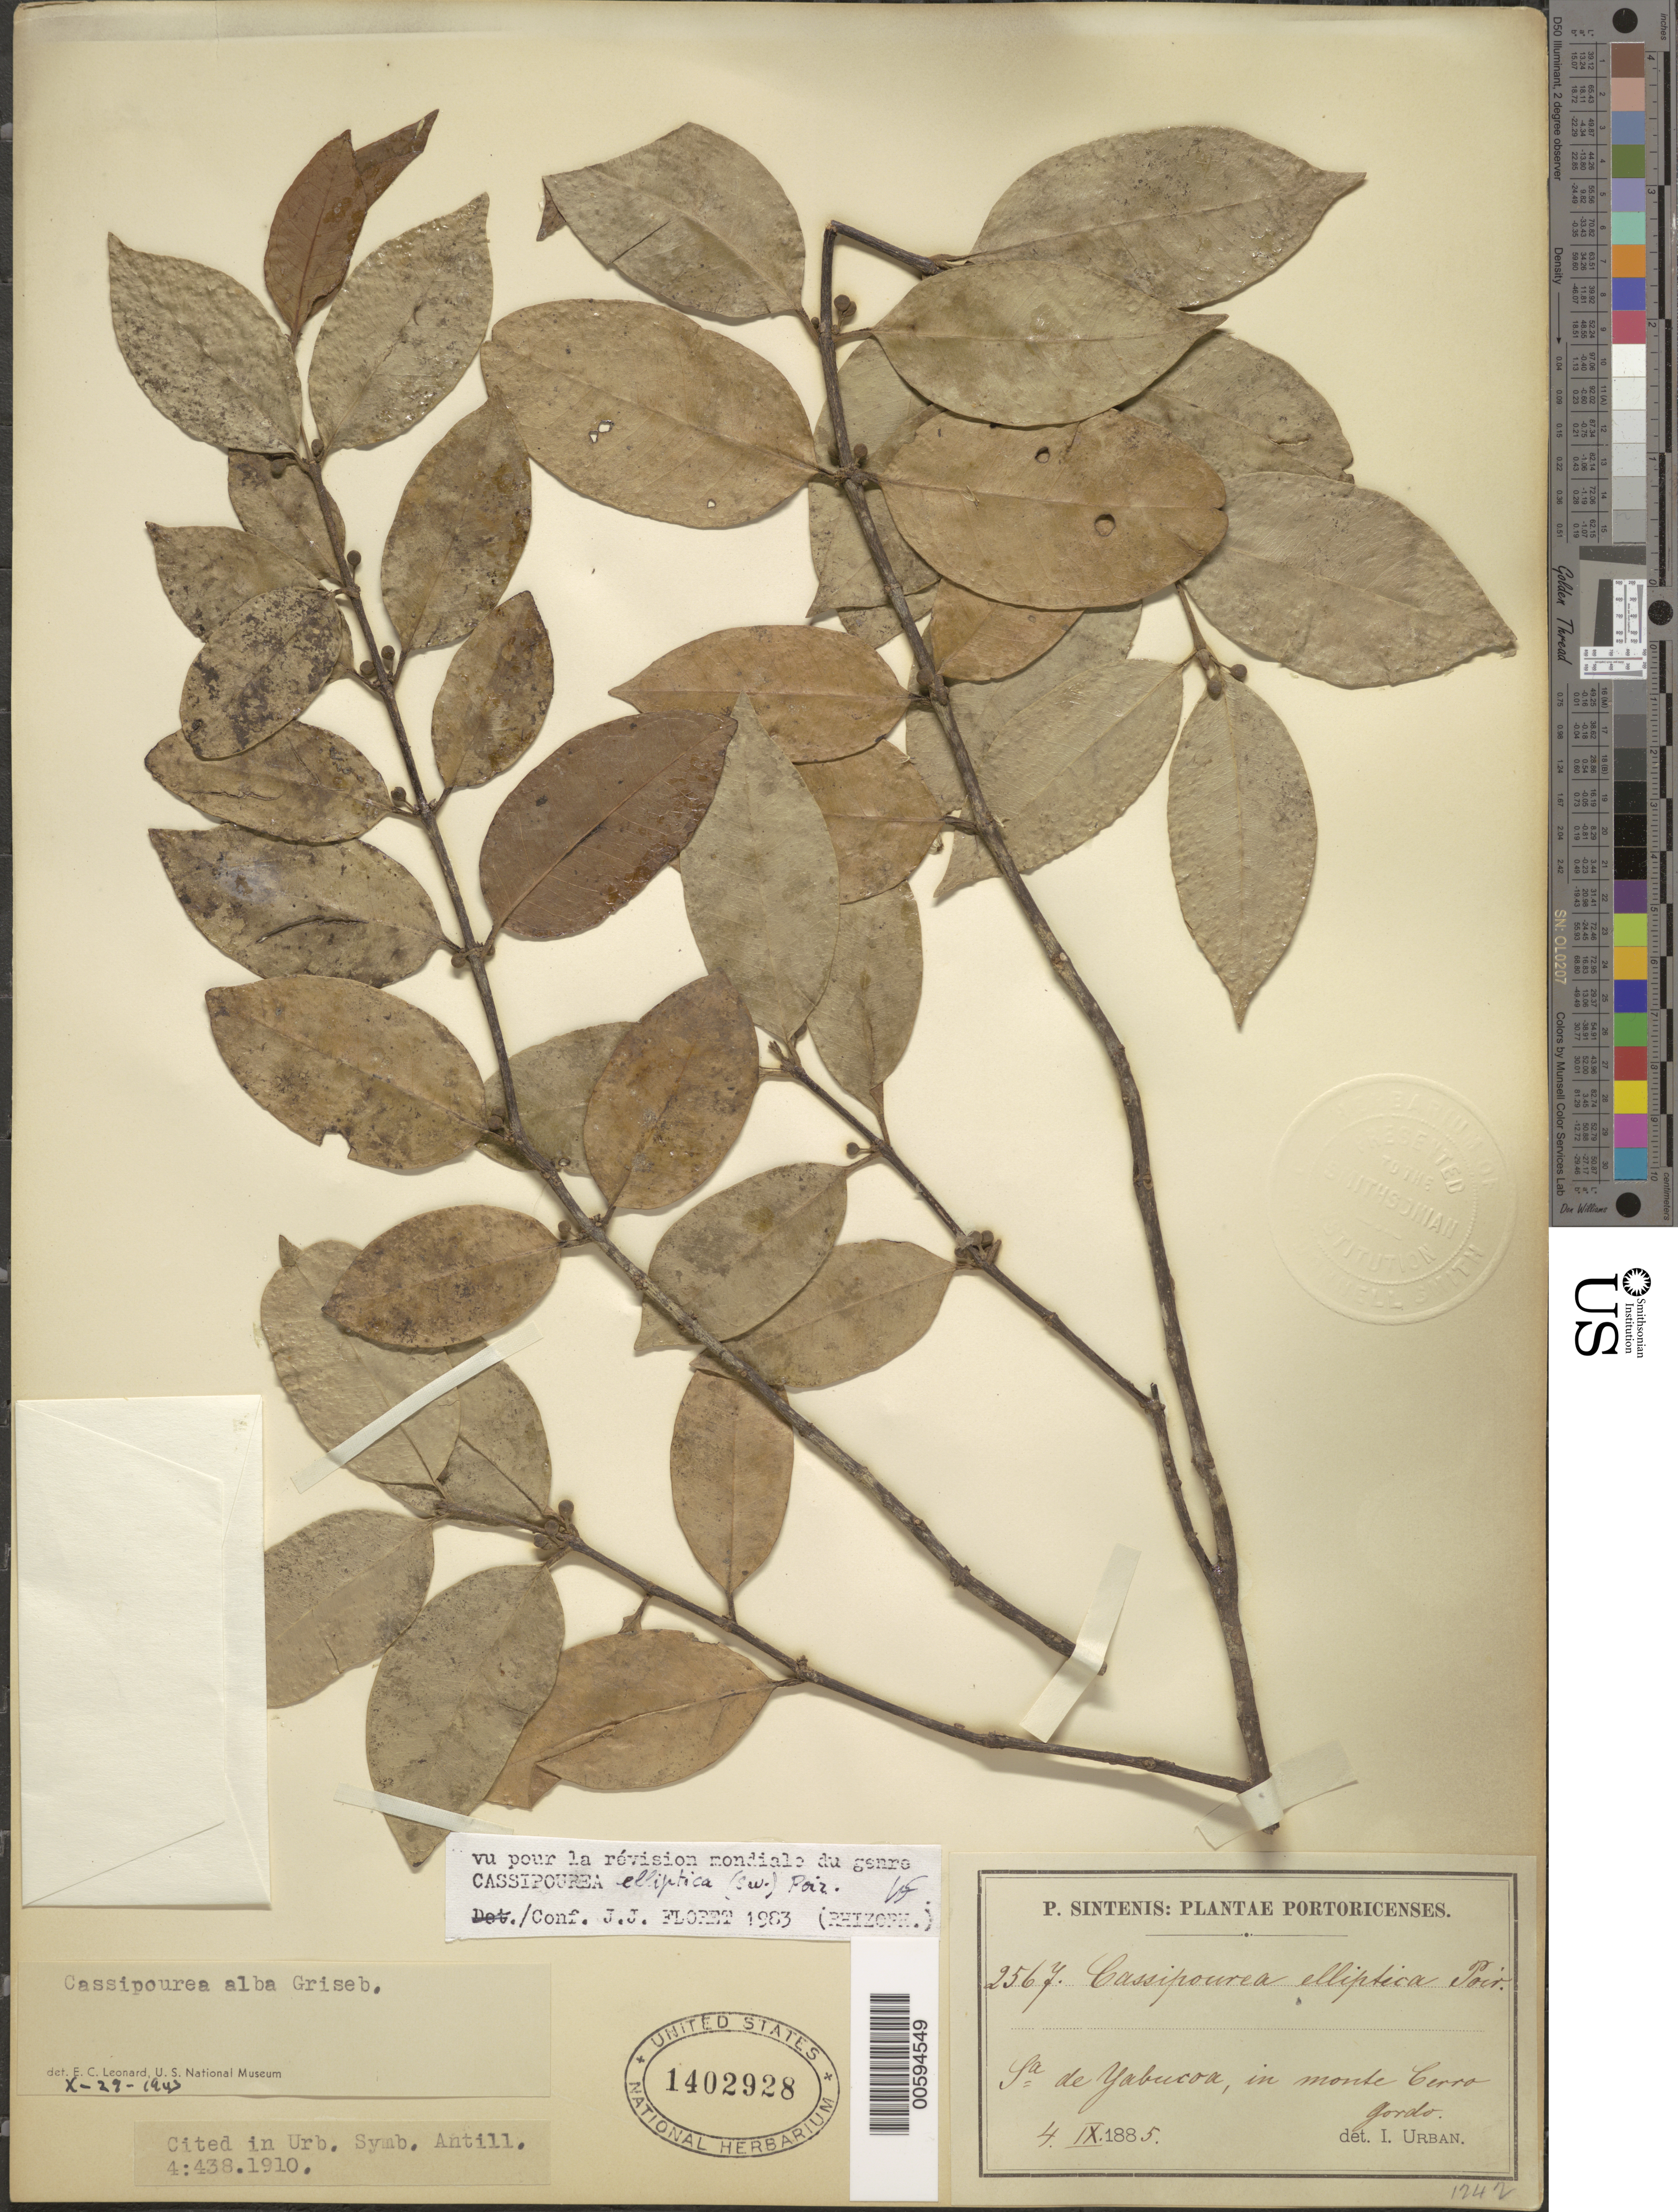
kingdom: Plantae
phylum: Tracheophyta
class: Magnoliopsida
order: Malpighiales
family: Rhizophoraceae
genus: Cassipourea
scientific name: Cassipourea elliptica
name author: (Sw.) Poir.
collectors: P. Sintenis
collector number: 2567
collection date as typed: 04 Sep 1885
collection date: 1885-09-04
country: Puerto Rico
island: Greater Antilles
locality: Sierra de Yabucoa, in monte Cerro gordo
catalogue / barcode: US 1402928